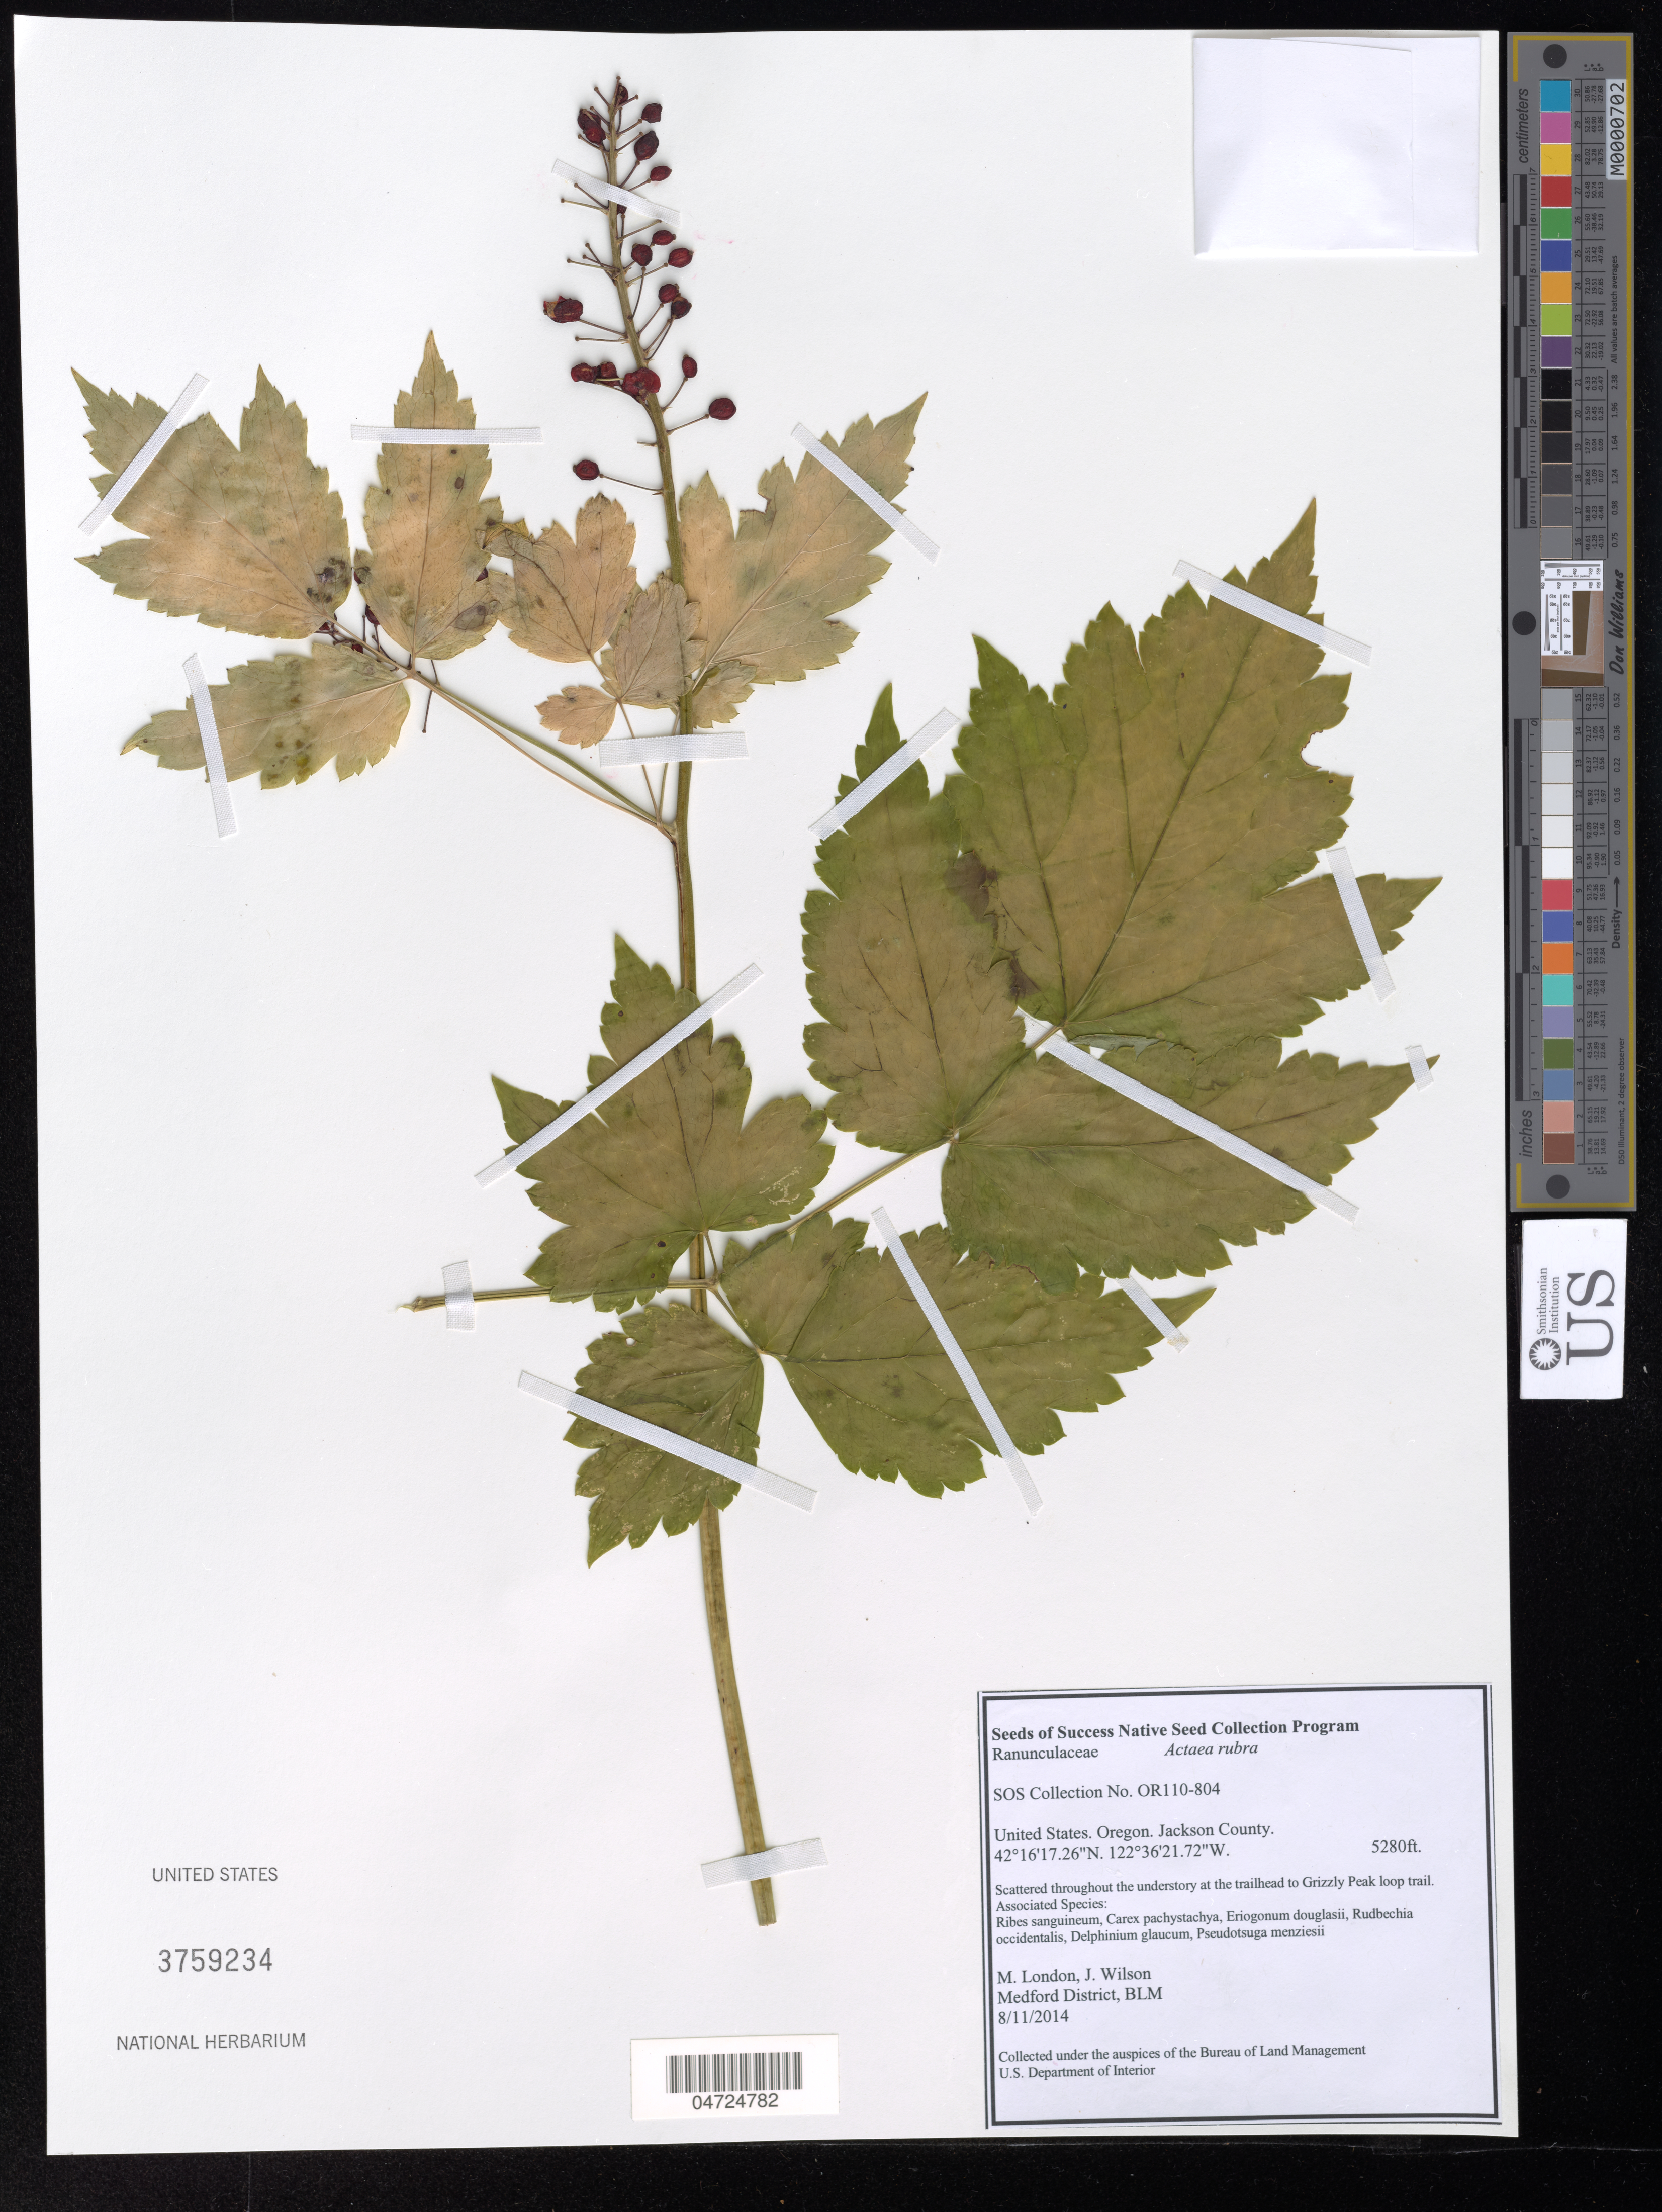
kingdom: Plantae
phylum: Tracheophyta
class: Magnoliopsida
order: Ranunculales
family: Ranunculaceae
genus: Actaea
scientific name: Actaea rubra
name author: (Aiton) Willd.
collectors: M. London & J. Wilson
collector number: OR110-804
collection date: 2014-08-11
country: United States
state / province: Oregon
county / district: Jackson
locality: Jackson County. Scattered throughout the understory at the trailhead to Grizzly Peak loop trail.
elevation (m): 1609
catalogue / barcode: US 3759234